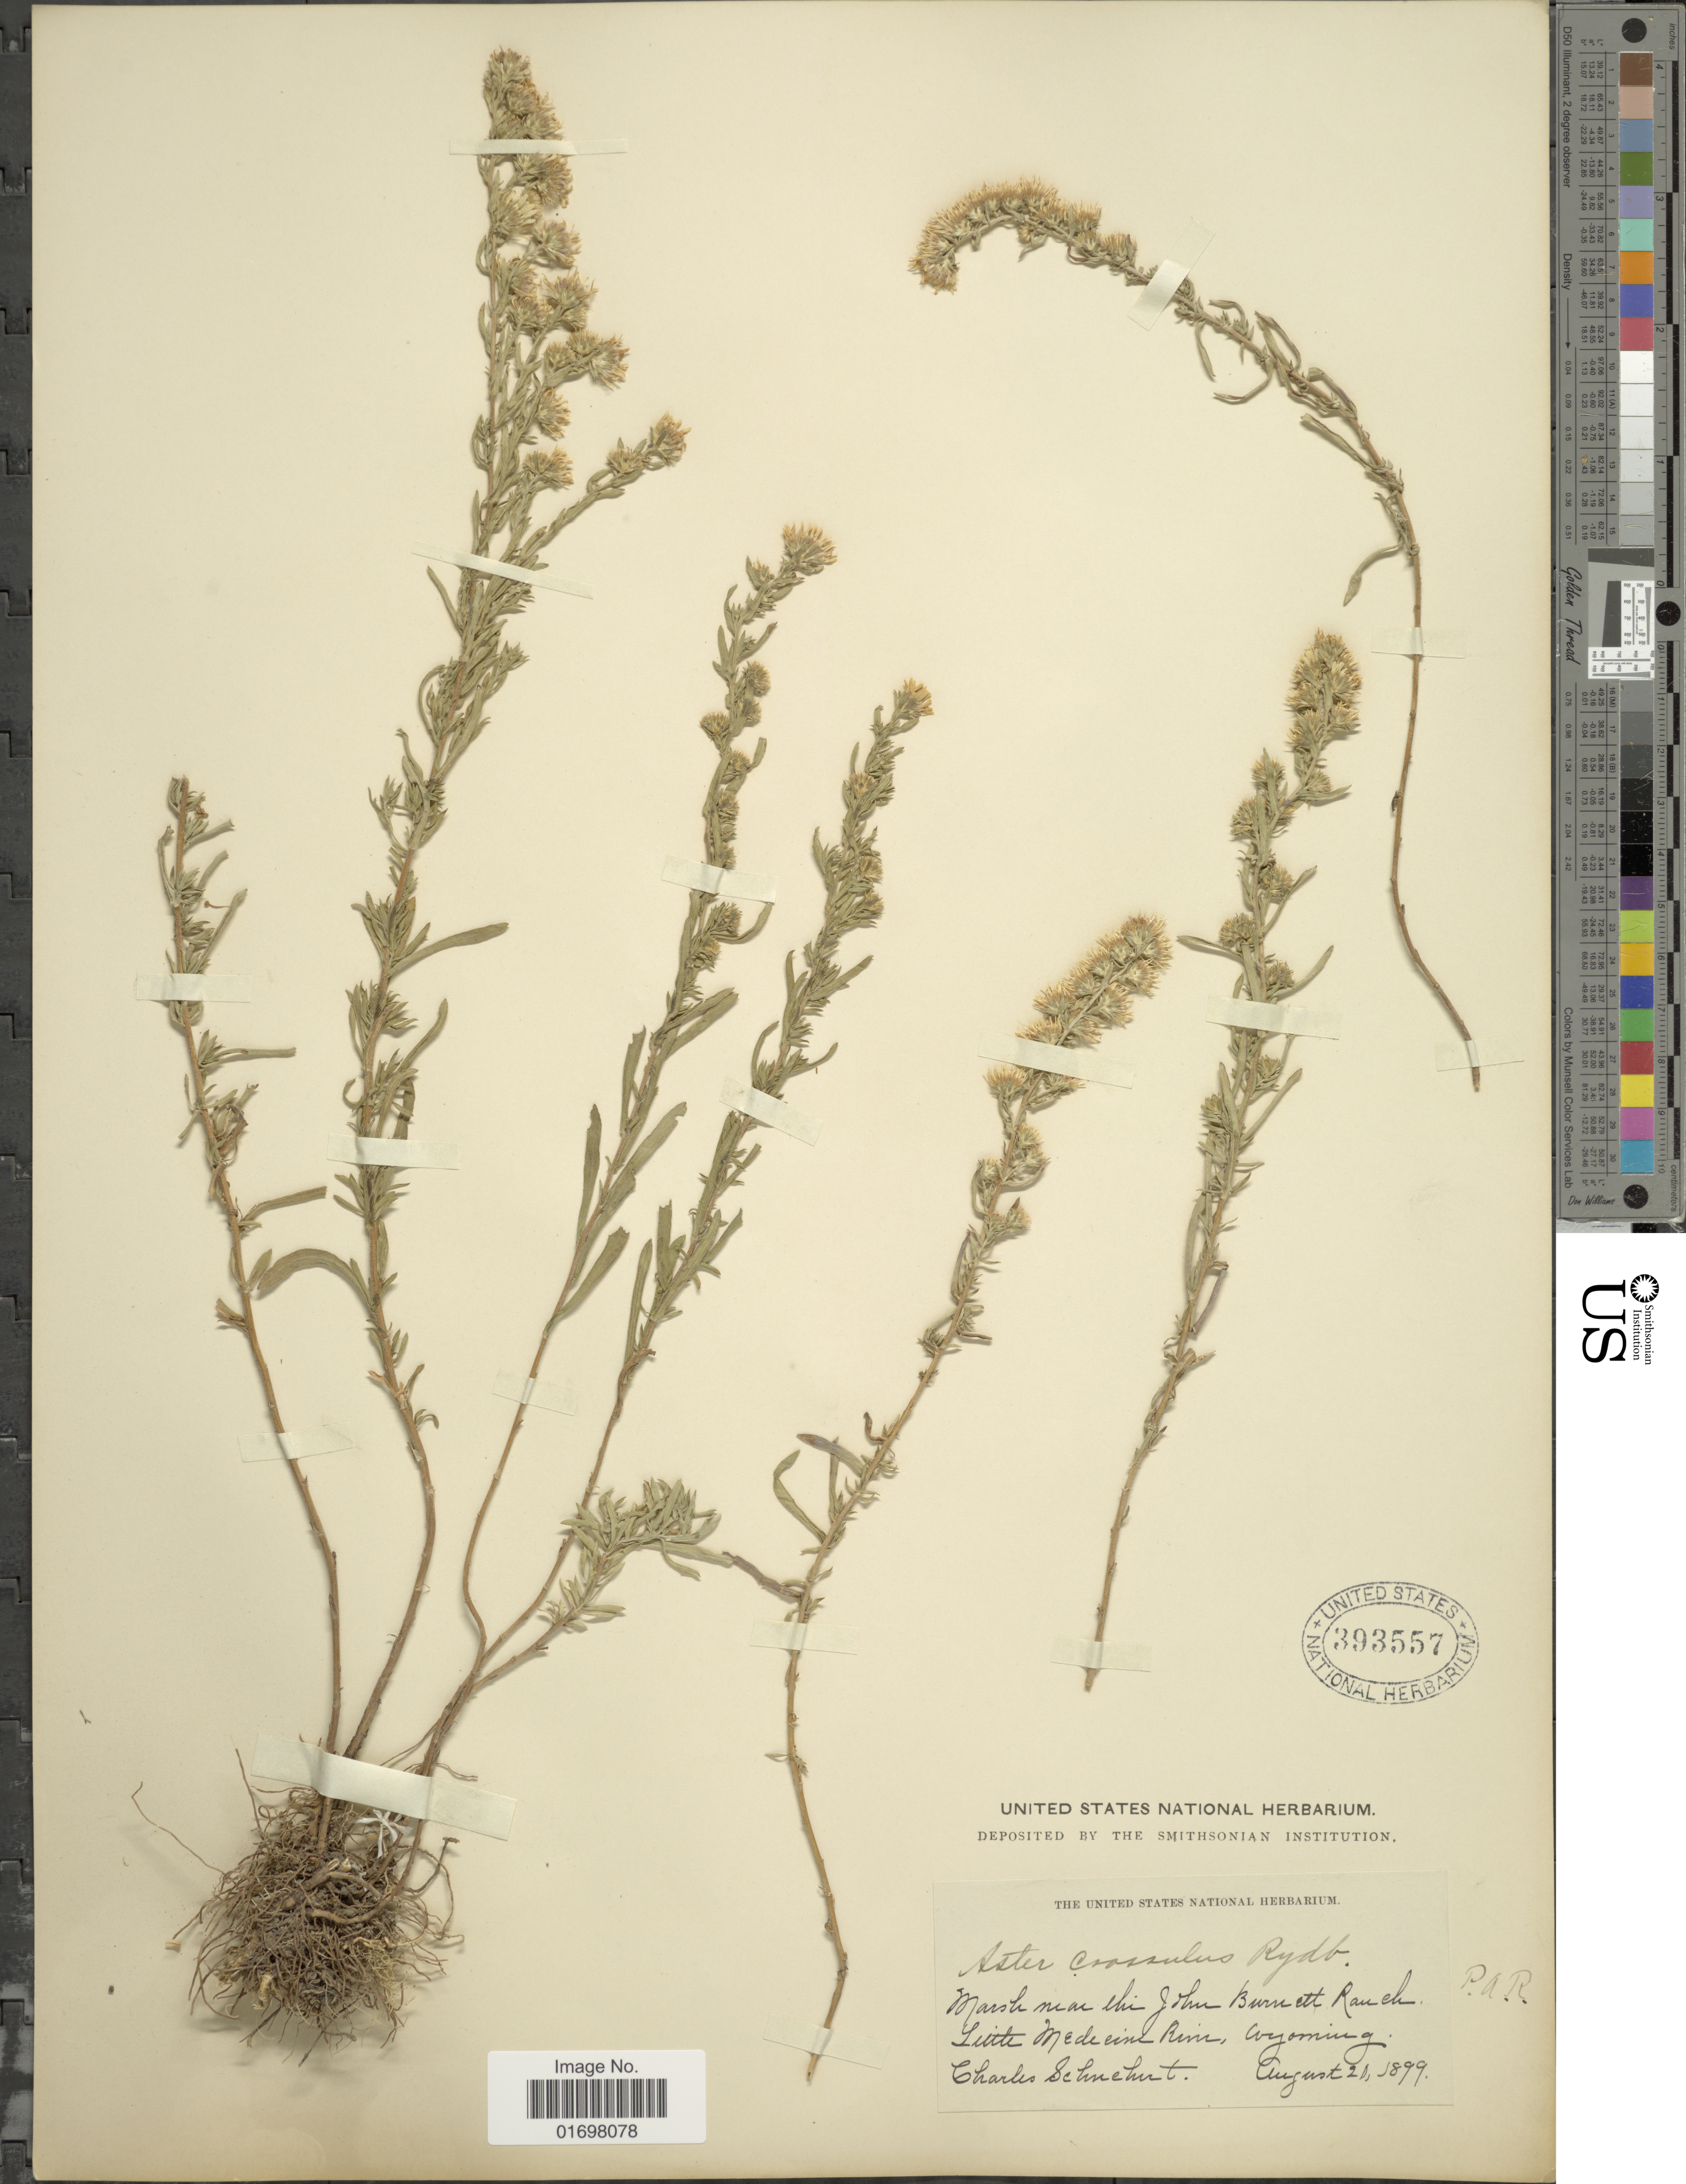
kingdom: Plantae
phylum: Tracheophyta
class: Magnoliopsida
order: Asterales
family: Asteraceae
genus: Symphyotrichum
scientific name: Symphyotrichum falcatum var. commutatum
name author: (Torr. & A. Gray) G.L. Nesom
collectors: C. Schuchert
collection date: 1899-08-20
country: United States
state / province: Wyoming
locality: Near the John Burnett Ranch, Little Medicine River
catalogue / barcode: US 393557